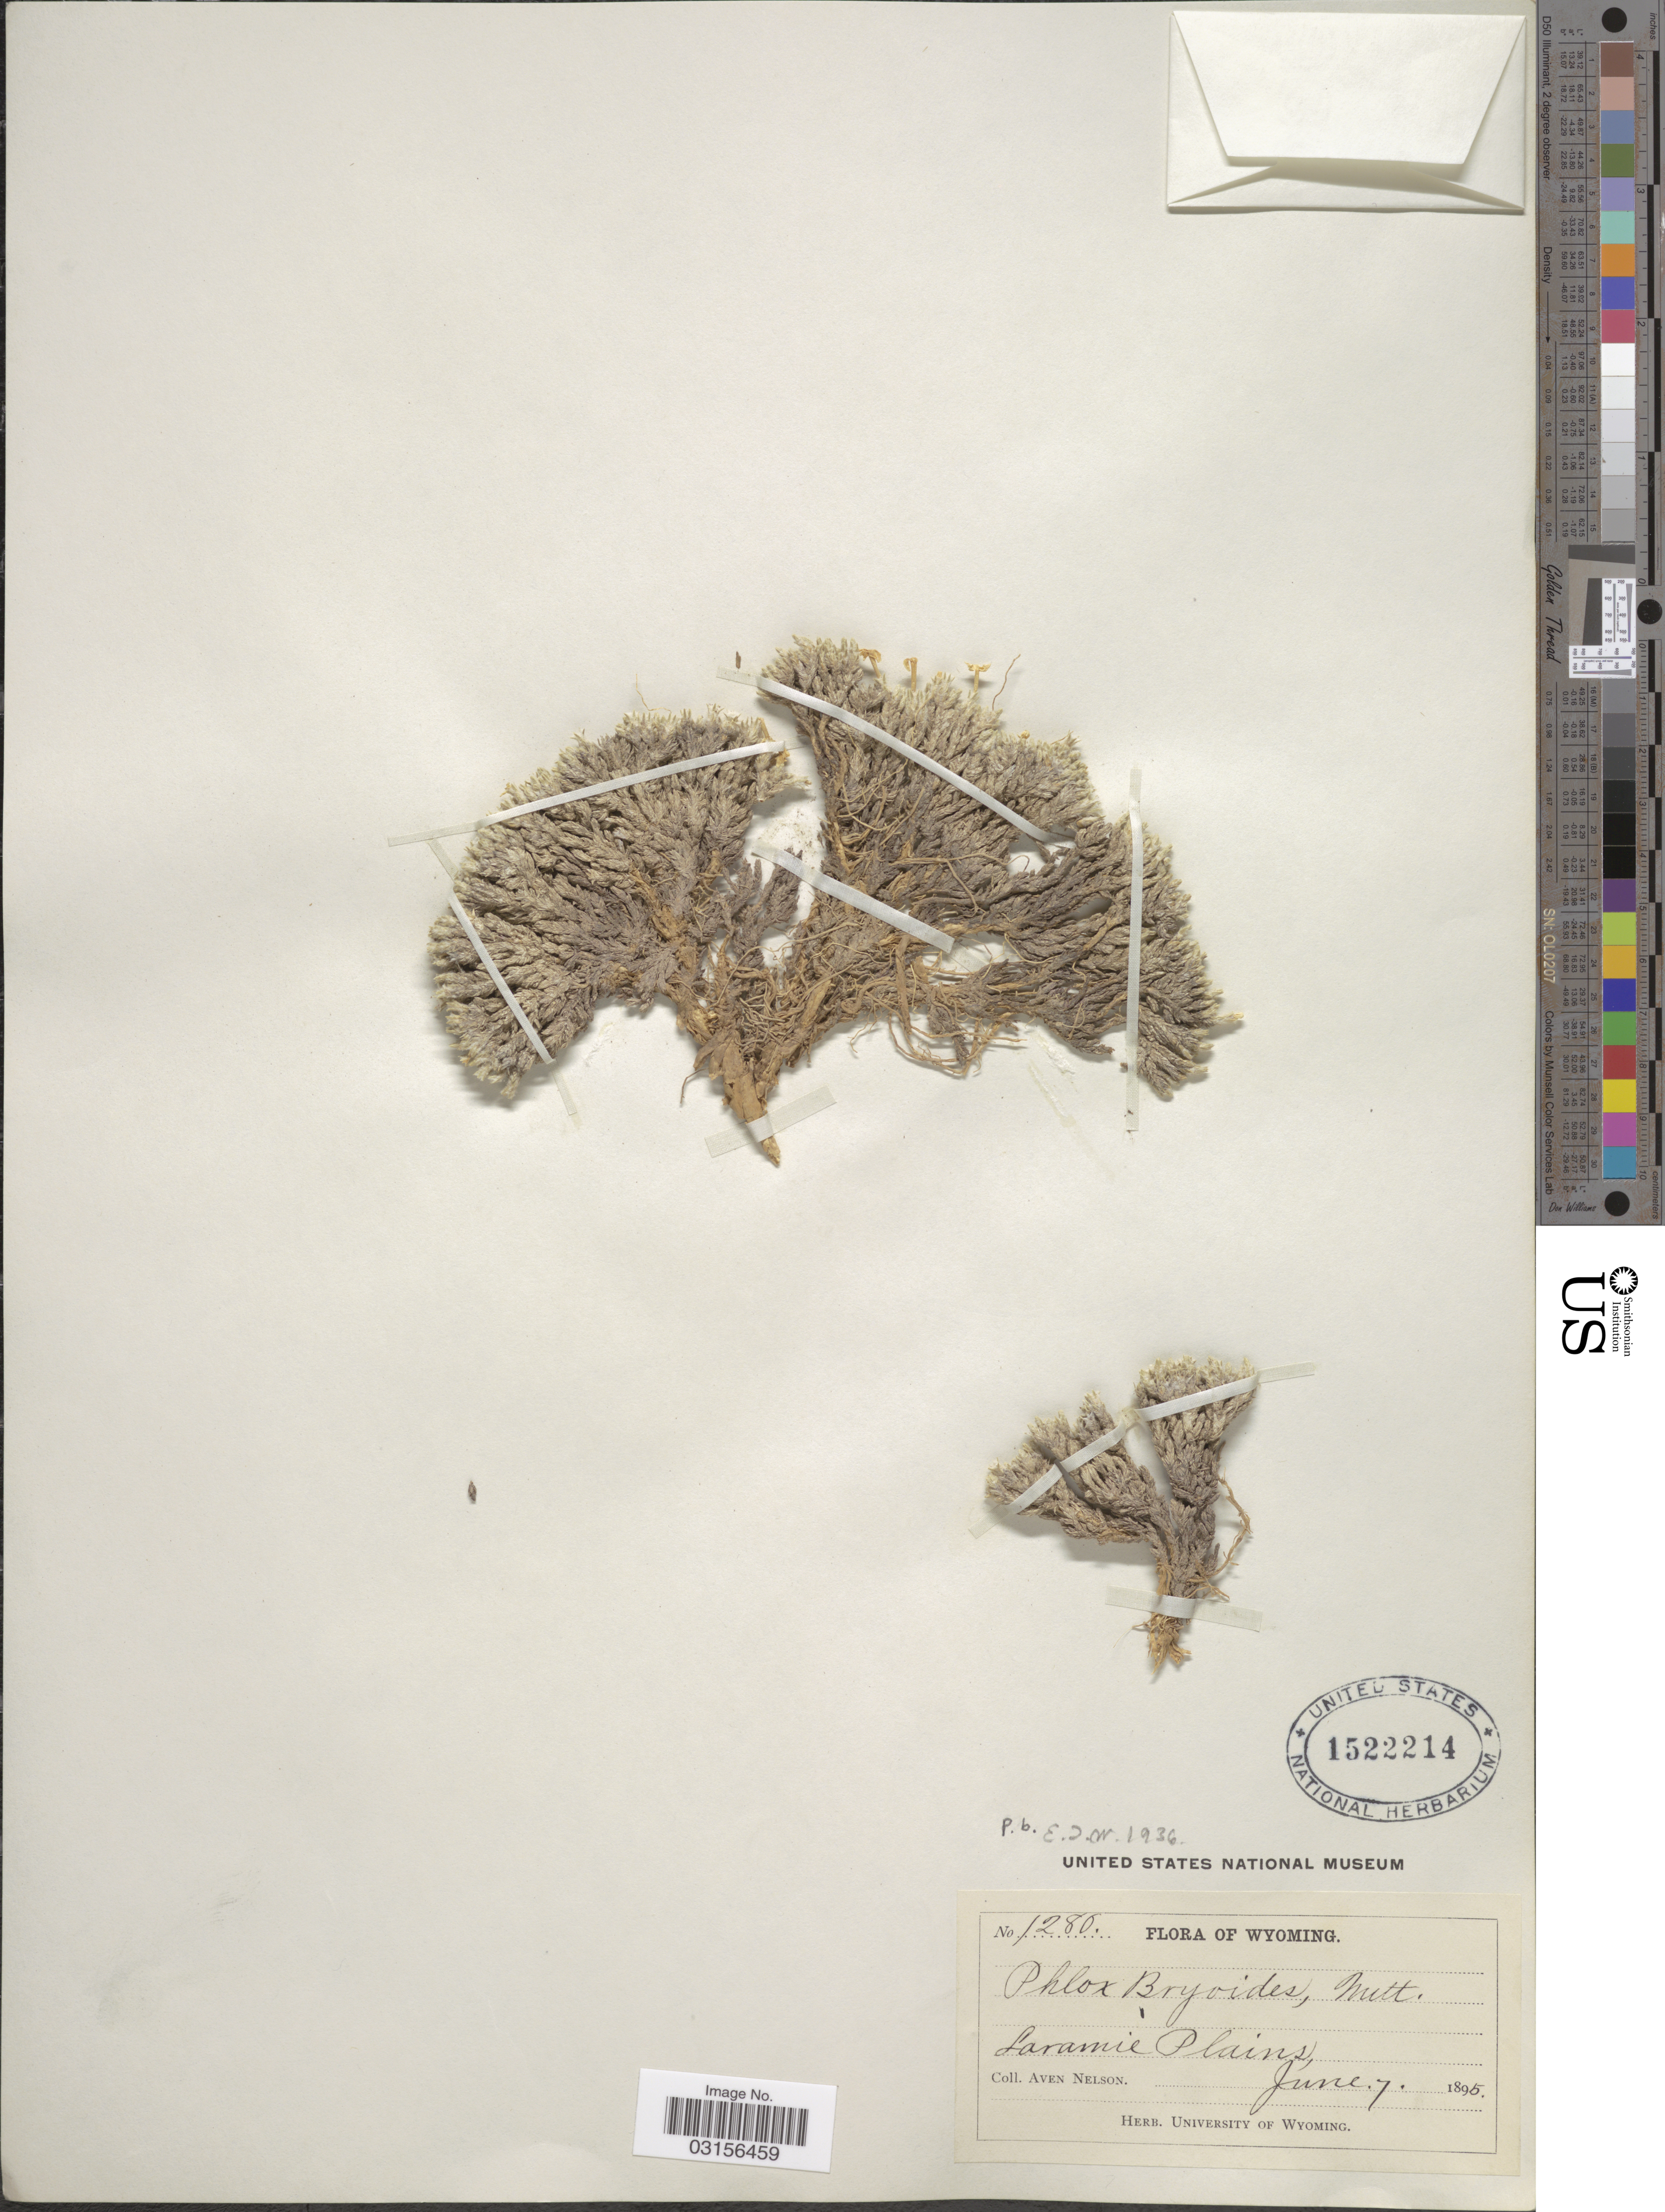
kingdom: Plantae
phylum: Tracheophyta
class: Magnoliopsida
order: Ericales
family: Polemoniaceae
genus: Phlox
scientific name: Phlox hoodii subsp. muscoides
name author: (Nutt.) Wherry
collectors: A. Nelson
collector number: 1280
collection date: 1895-06-07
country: United States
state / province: Wyoming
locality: Laramie Plains.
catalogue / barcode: US 1522214